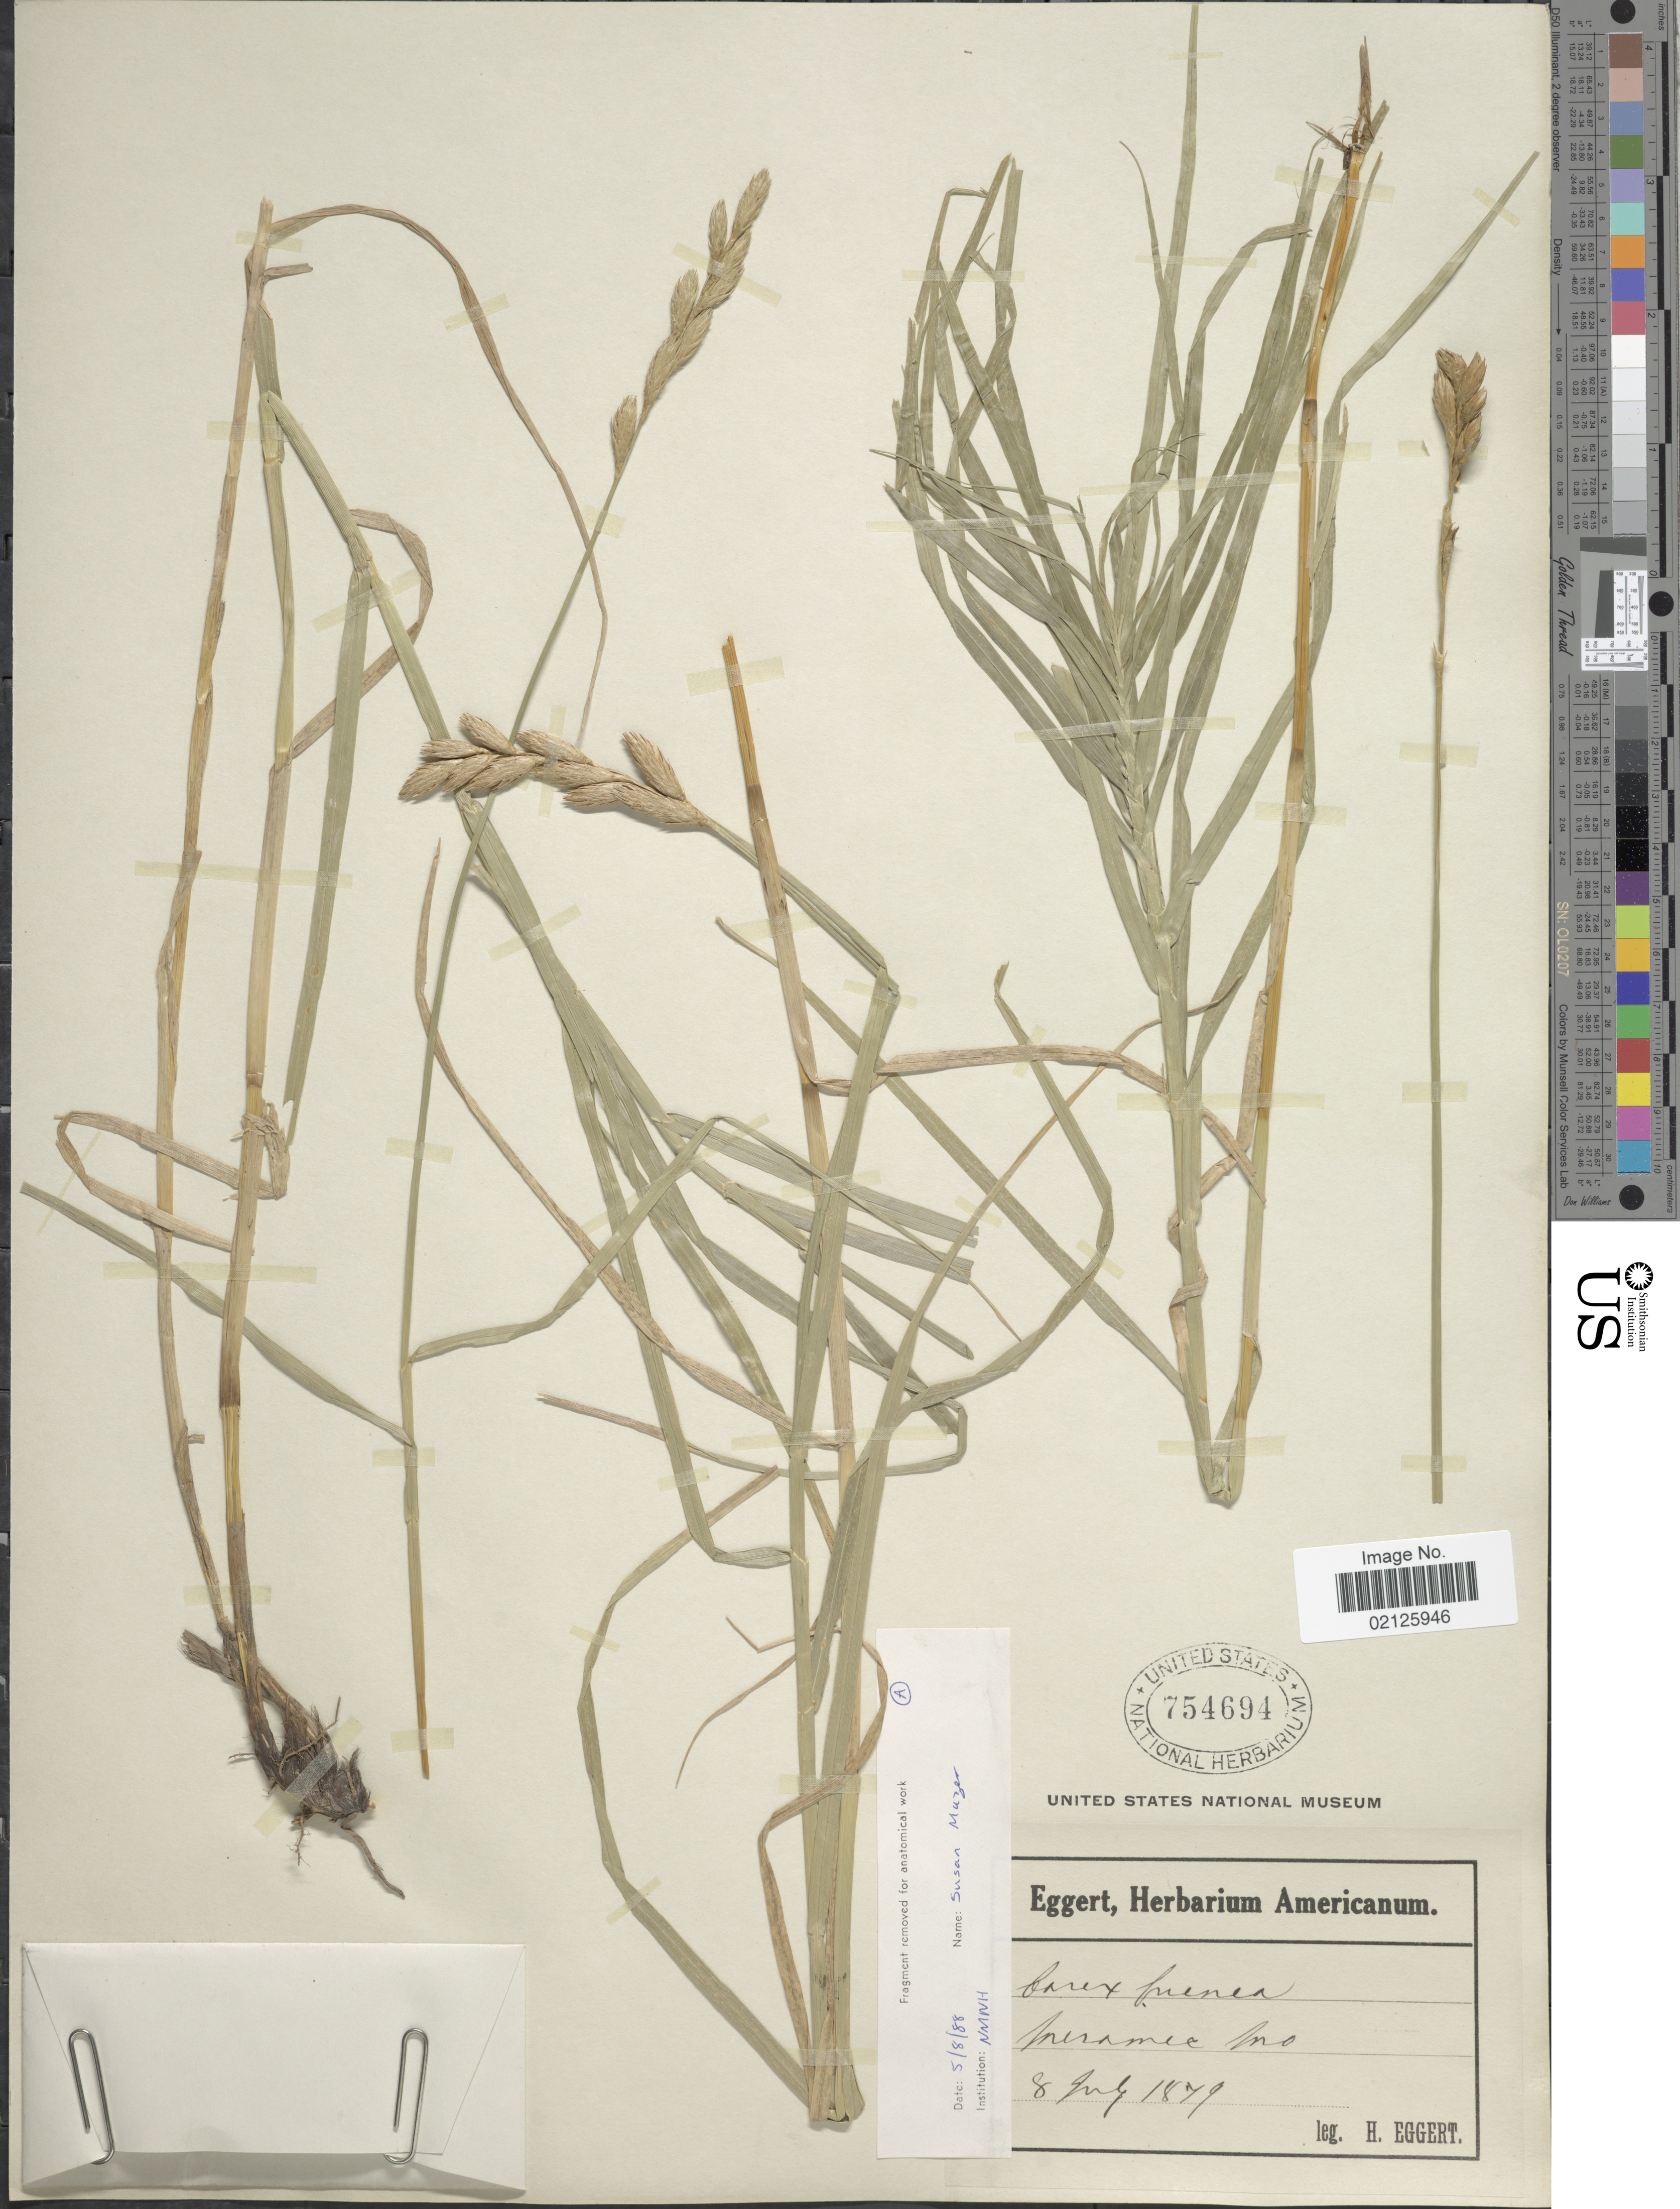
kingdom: Plantae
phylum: Tracheophyta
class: Liliopsida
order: Poales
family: Cyperaceae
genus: Carex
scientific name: Carex muskingumensis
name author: Schwein.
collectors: H. Eggert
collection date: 1879-07-08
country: United States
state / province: Missouri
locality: Meramec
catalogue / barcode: US 754694